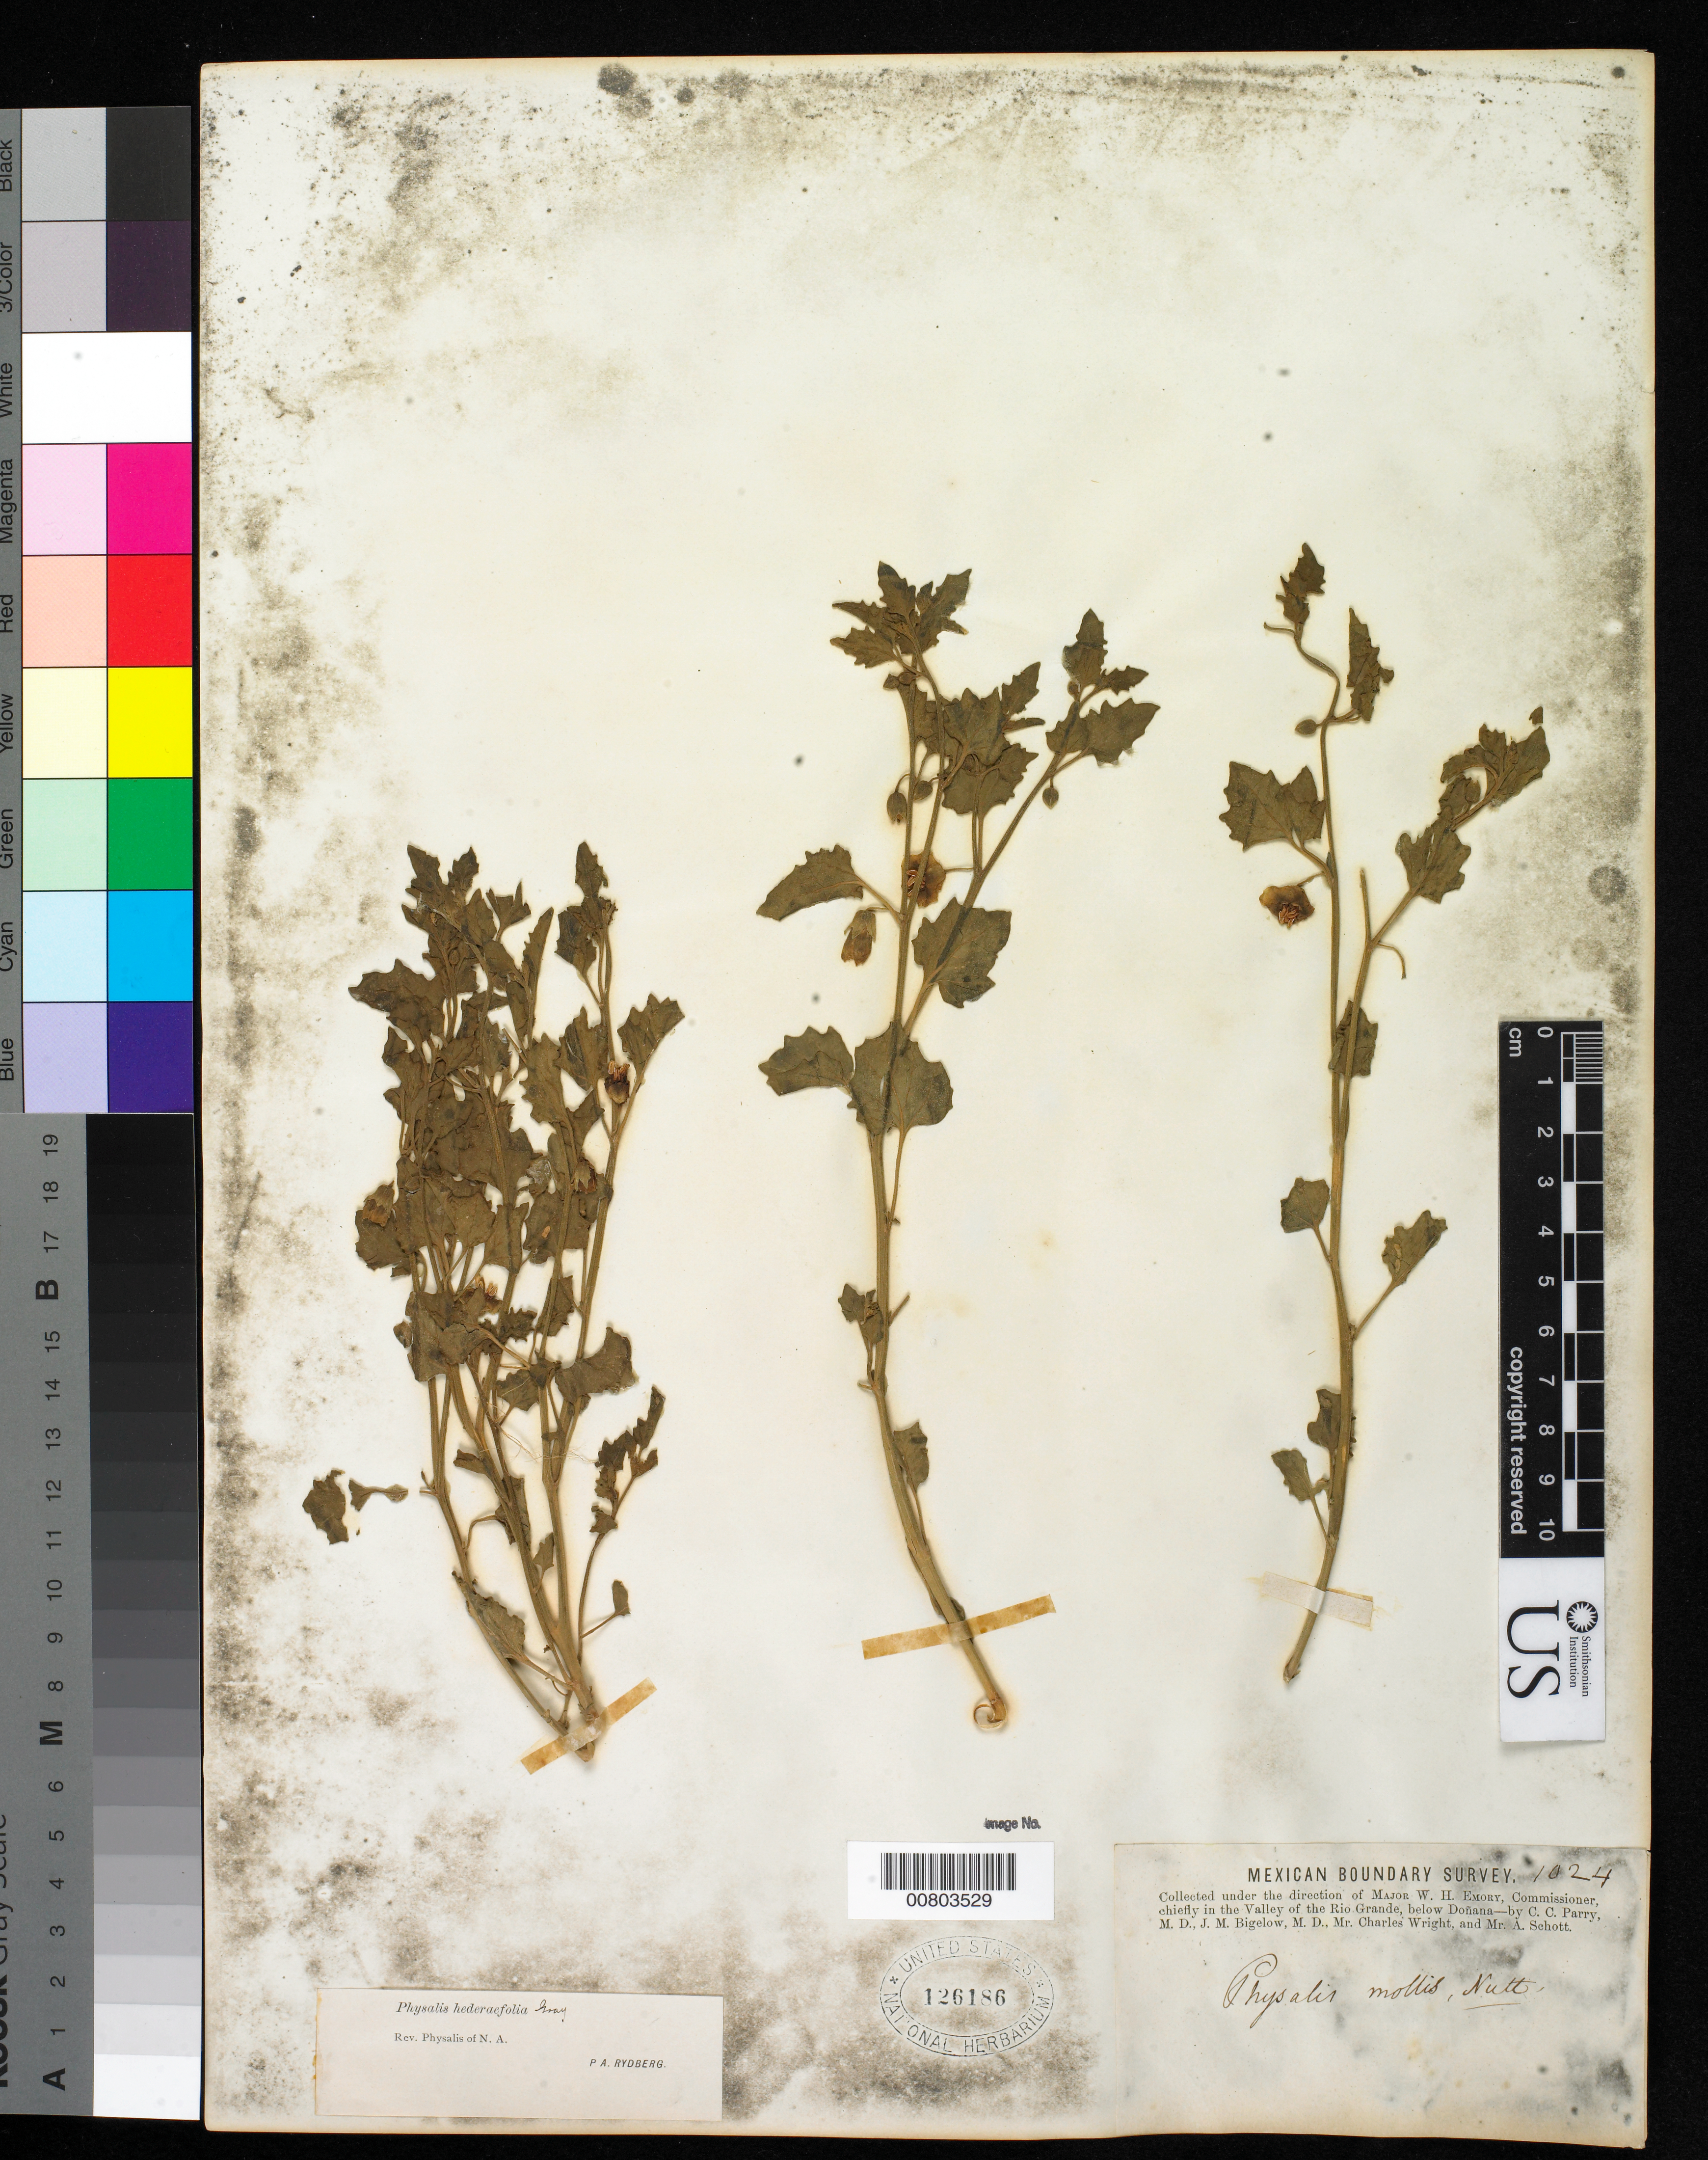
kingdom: Plantae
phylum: Tracheophyta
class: Magnoliopsida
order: Solanales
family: Solanaceae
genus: Physalis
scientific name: Physalis hederifolia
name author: A. Gray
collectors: C. C. Parry, J. M. Bigelow, C. Wright & A. C. V. Schott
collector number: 1024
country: United States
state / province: New Mexico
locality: Valley of the Rio Grande, below Doñana, New Mexico.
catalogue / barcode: US 126186